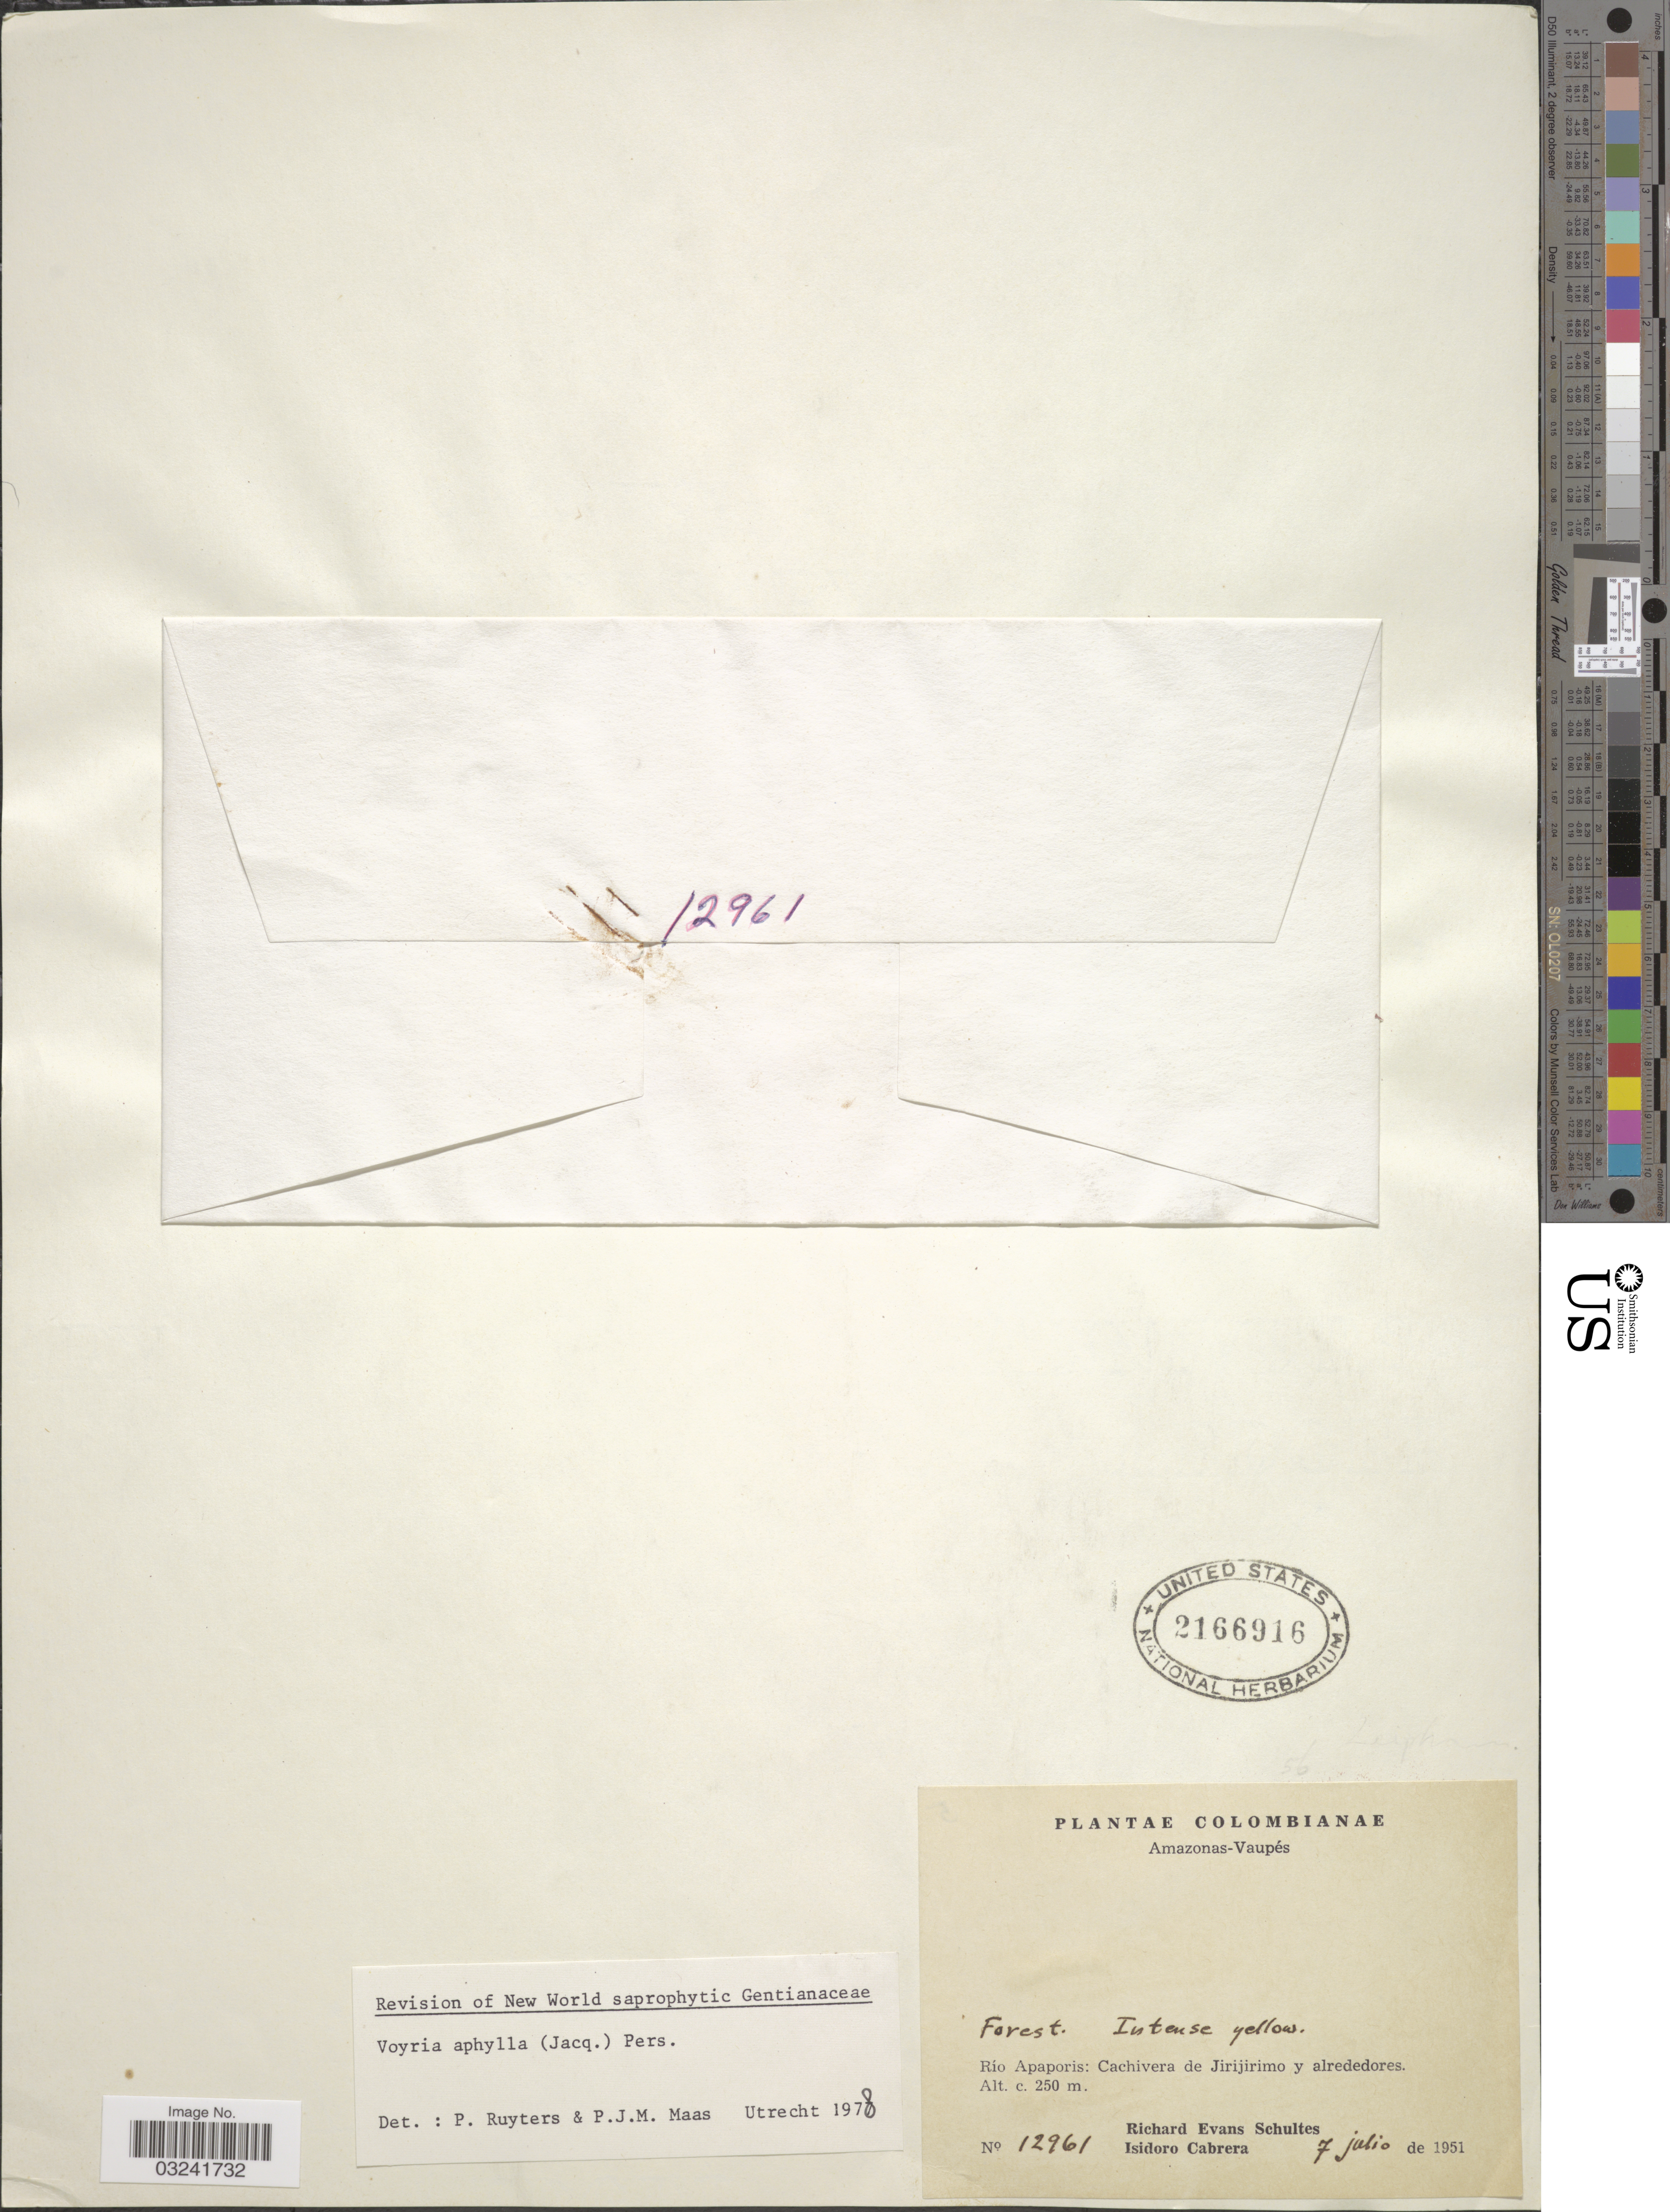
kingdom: Plantae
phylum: Tracheophyta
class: Magnoliopsida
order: Gentianales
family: Gentianaceae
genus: Voyria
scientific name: Voyria aphylla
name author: (Jacq.) Pers.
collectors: R. E. Schultes & I. Cabrera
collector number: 12961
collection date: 1951-07-07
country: Colombia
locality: Amazonas-Vaupés. Río Apaporis: Cachivera de Jirijirimo y alrededores.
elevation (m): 250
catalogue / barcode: US 2166916